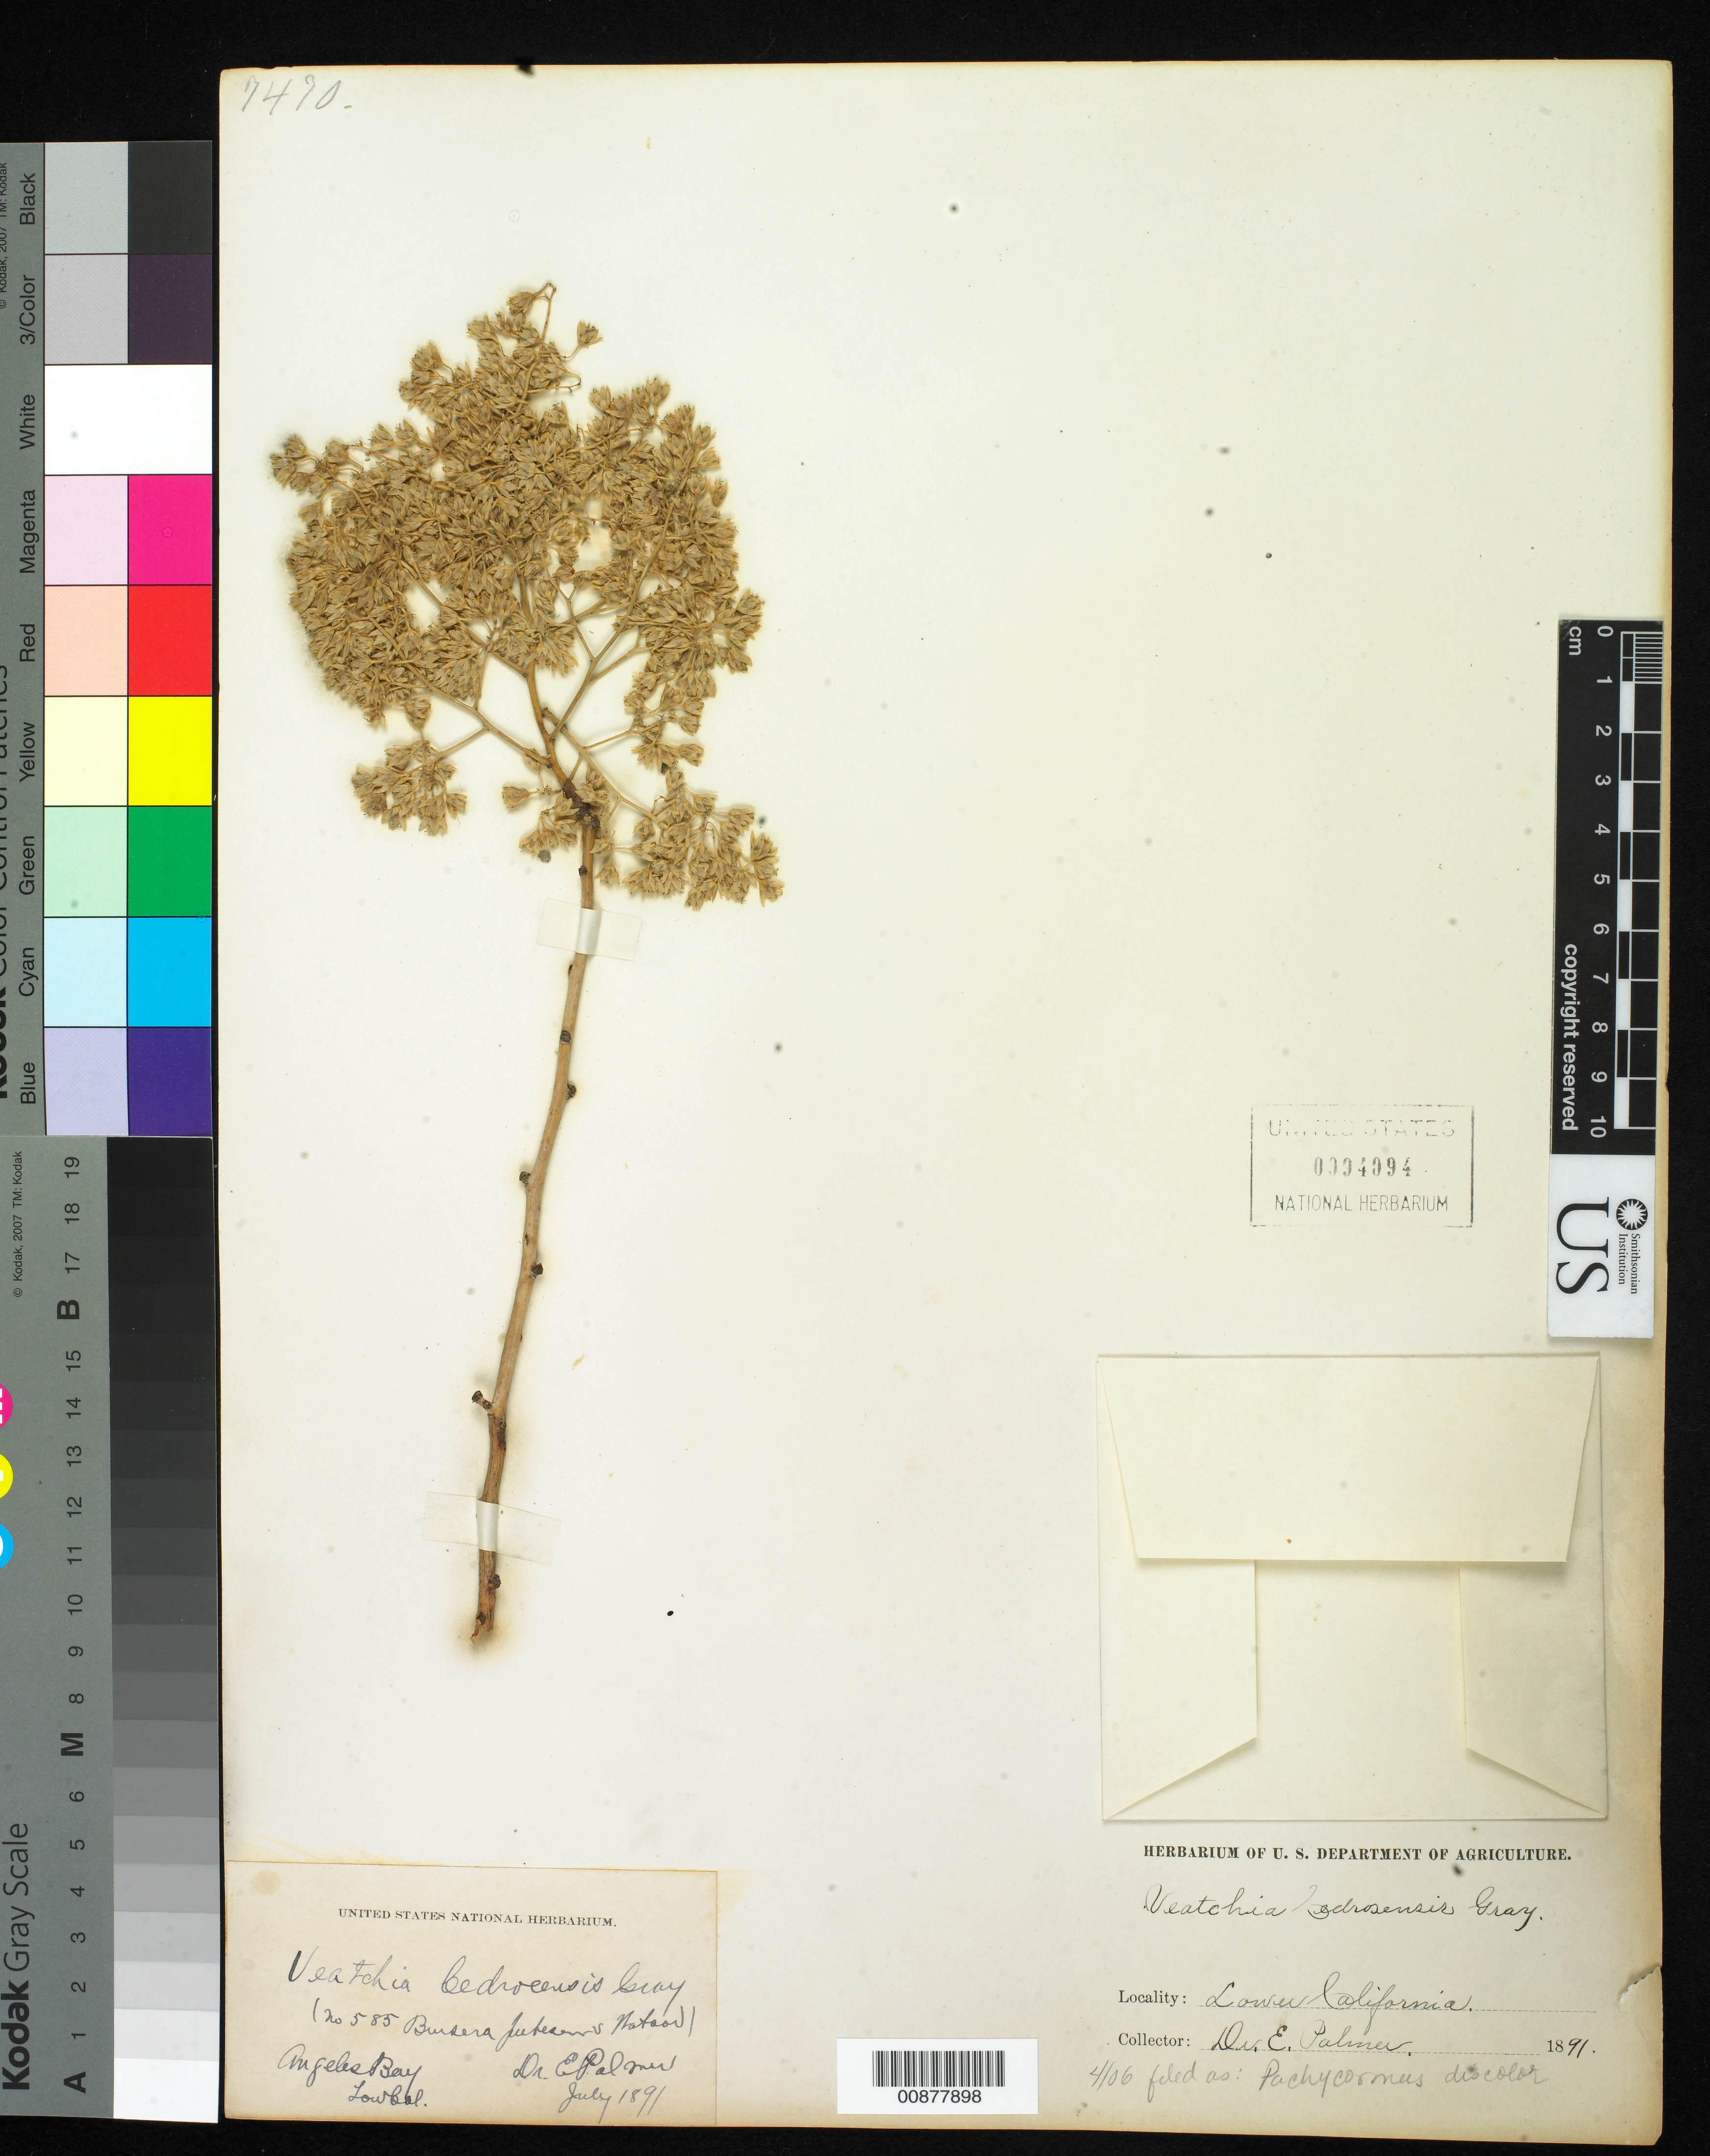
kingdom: Plantae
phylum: Tracheophyta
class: Magnoliopsida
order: Sapindales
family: Anacardiaceae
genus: Pachycormus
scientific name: Pachycormus discolor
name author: (Benth.) Coville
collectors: E. Palmer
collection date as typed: Jul 1891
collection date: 1891-07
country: Mexico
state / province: Baja California Norte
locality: Los Angeles Bay, Baja California.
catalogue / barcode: US 94094